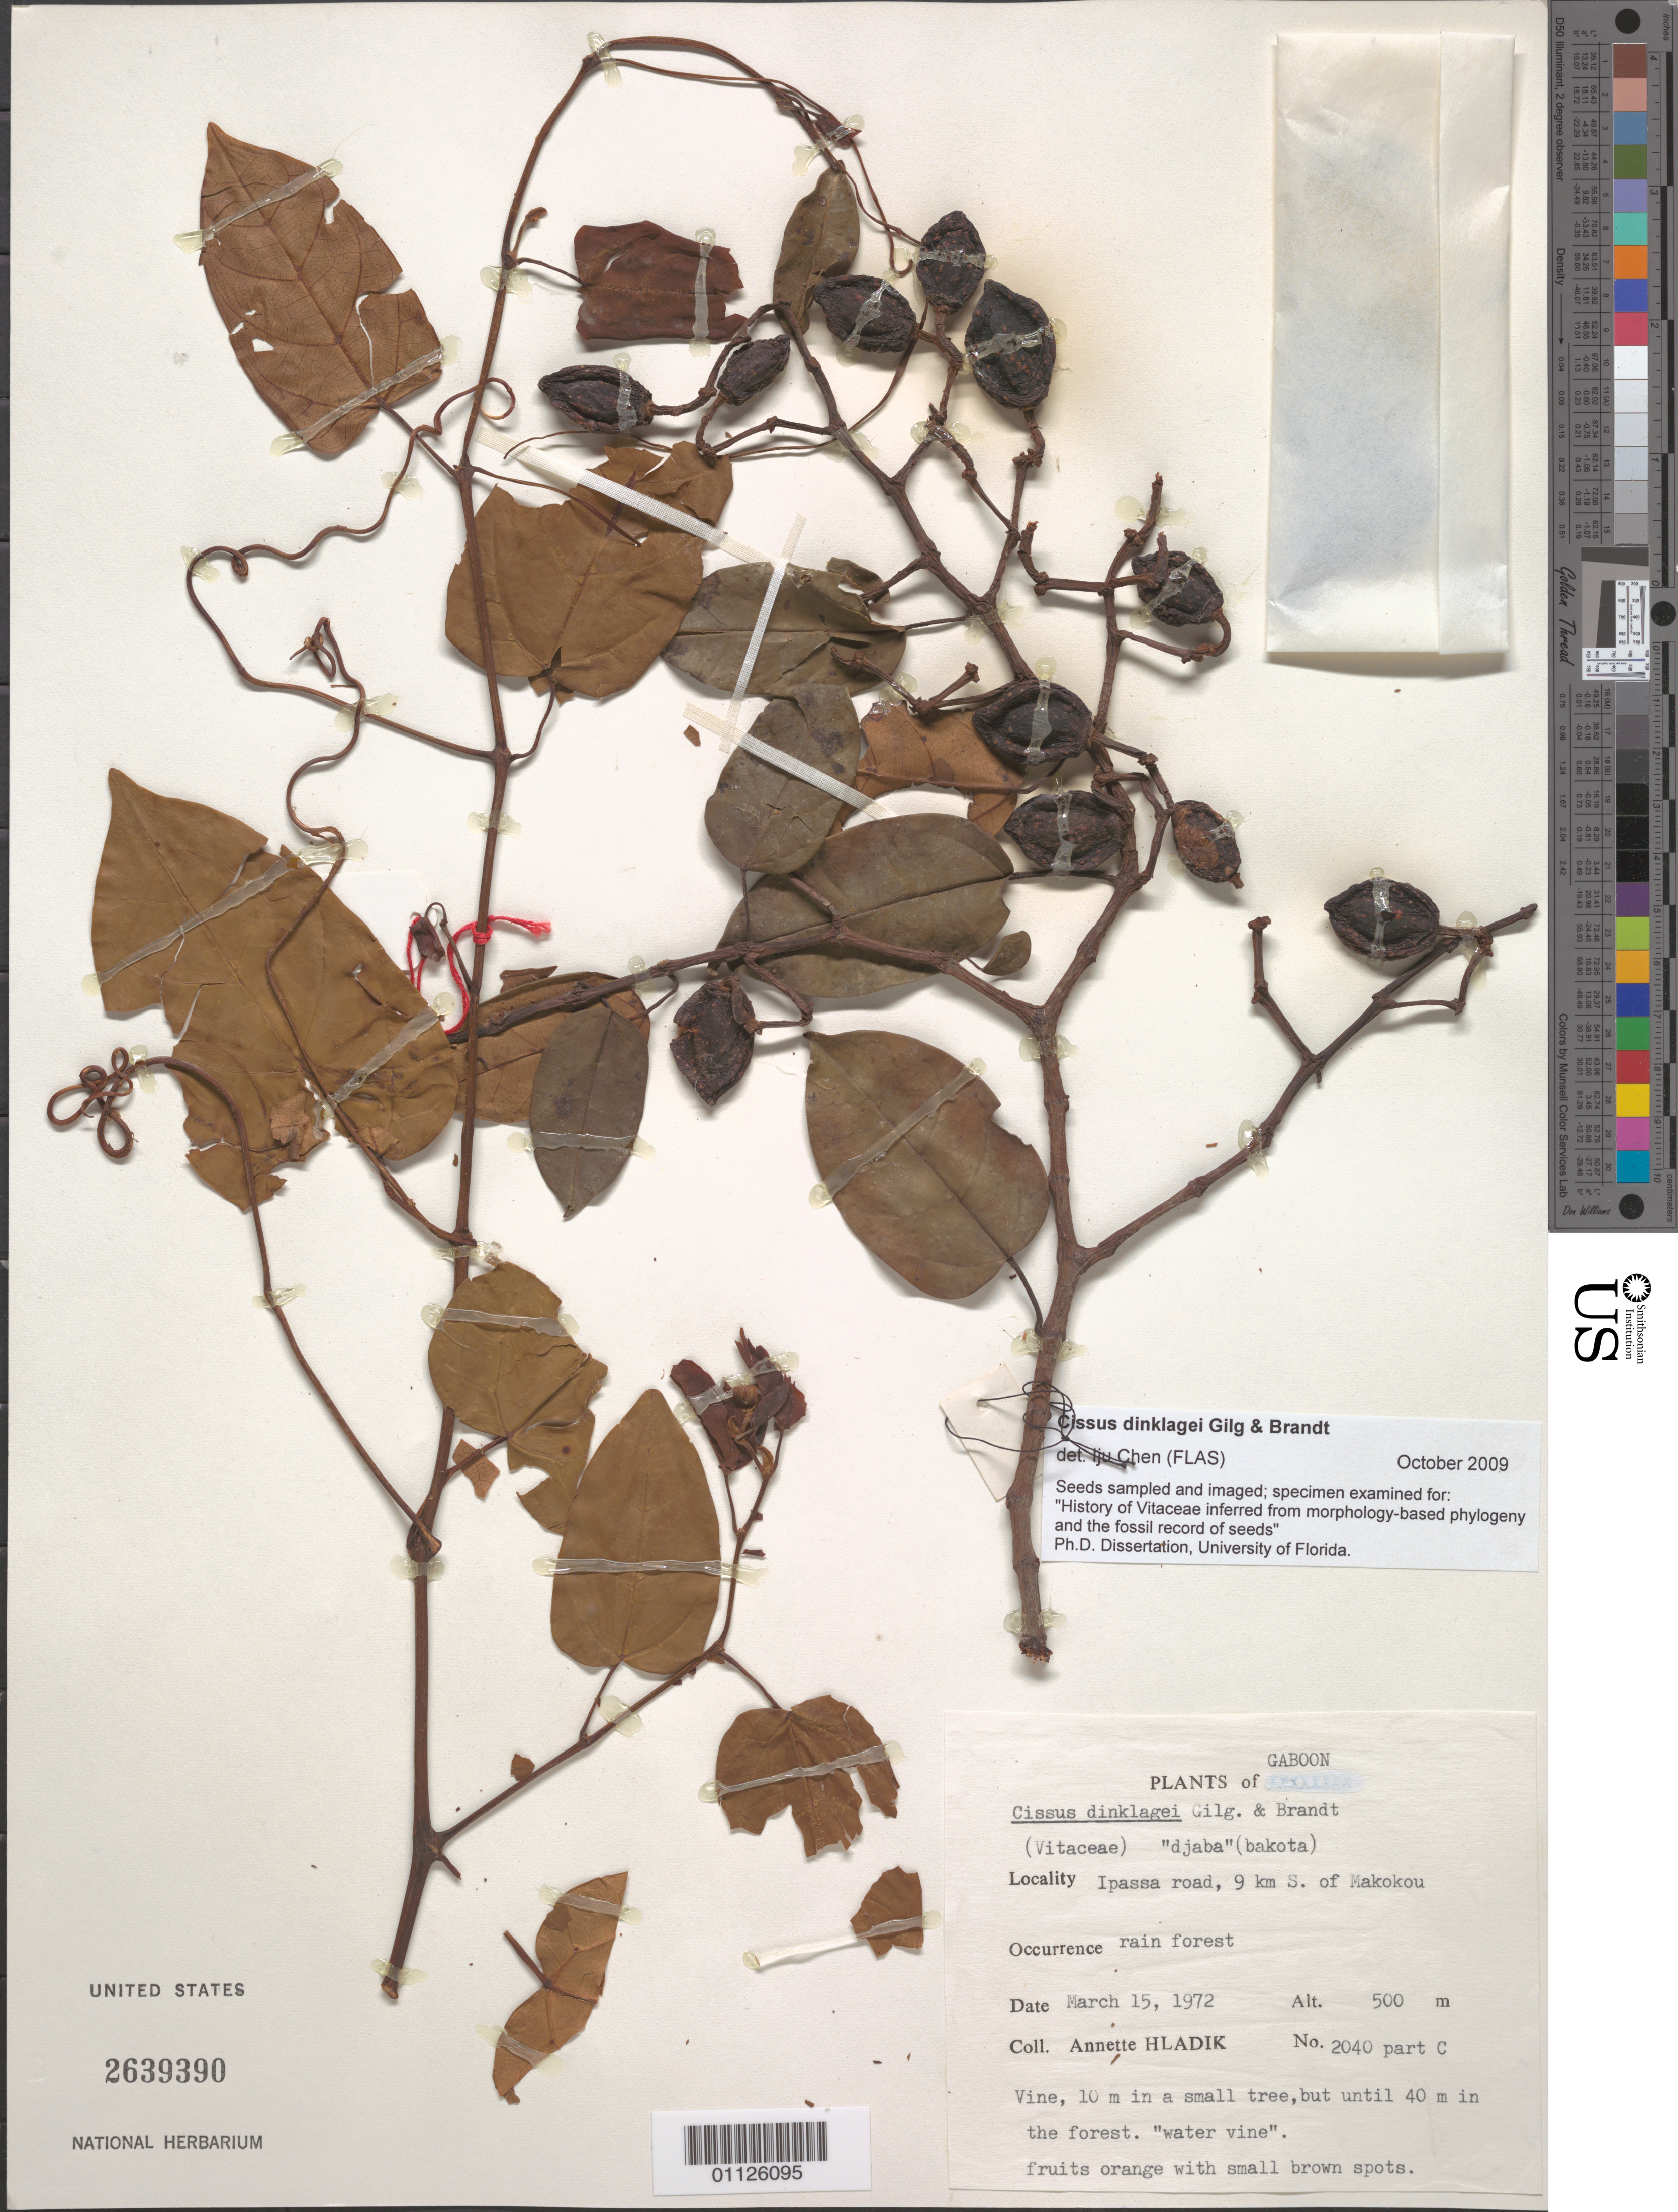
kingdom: Plantae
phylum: Tracheophyta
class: Magnoliopsida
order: Vitales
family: Vitaceae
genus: Cissus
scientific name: Cissus dinklagei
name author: Gilg & M. Brandt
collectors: A. Hladik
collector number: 2040 part C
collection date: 1972-03-15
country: Gabon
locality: Ipassa road, 9 km S of Makokou.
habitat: Rain forest. Vine.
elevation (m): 500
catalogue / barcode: US 2639390